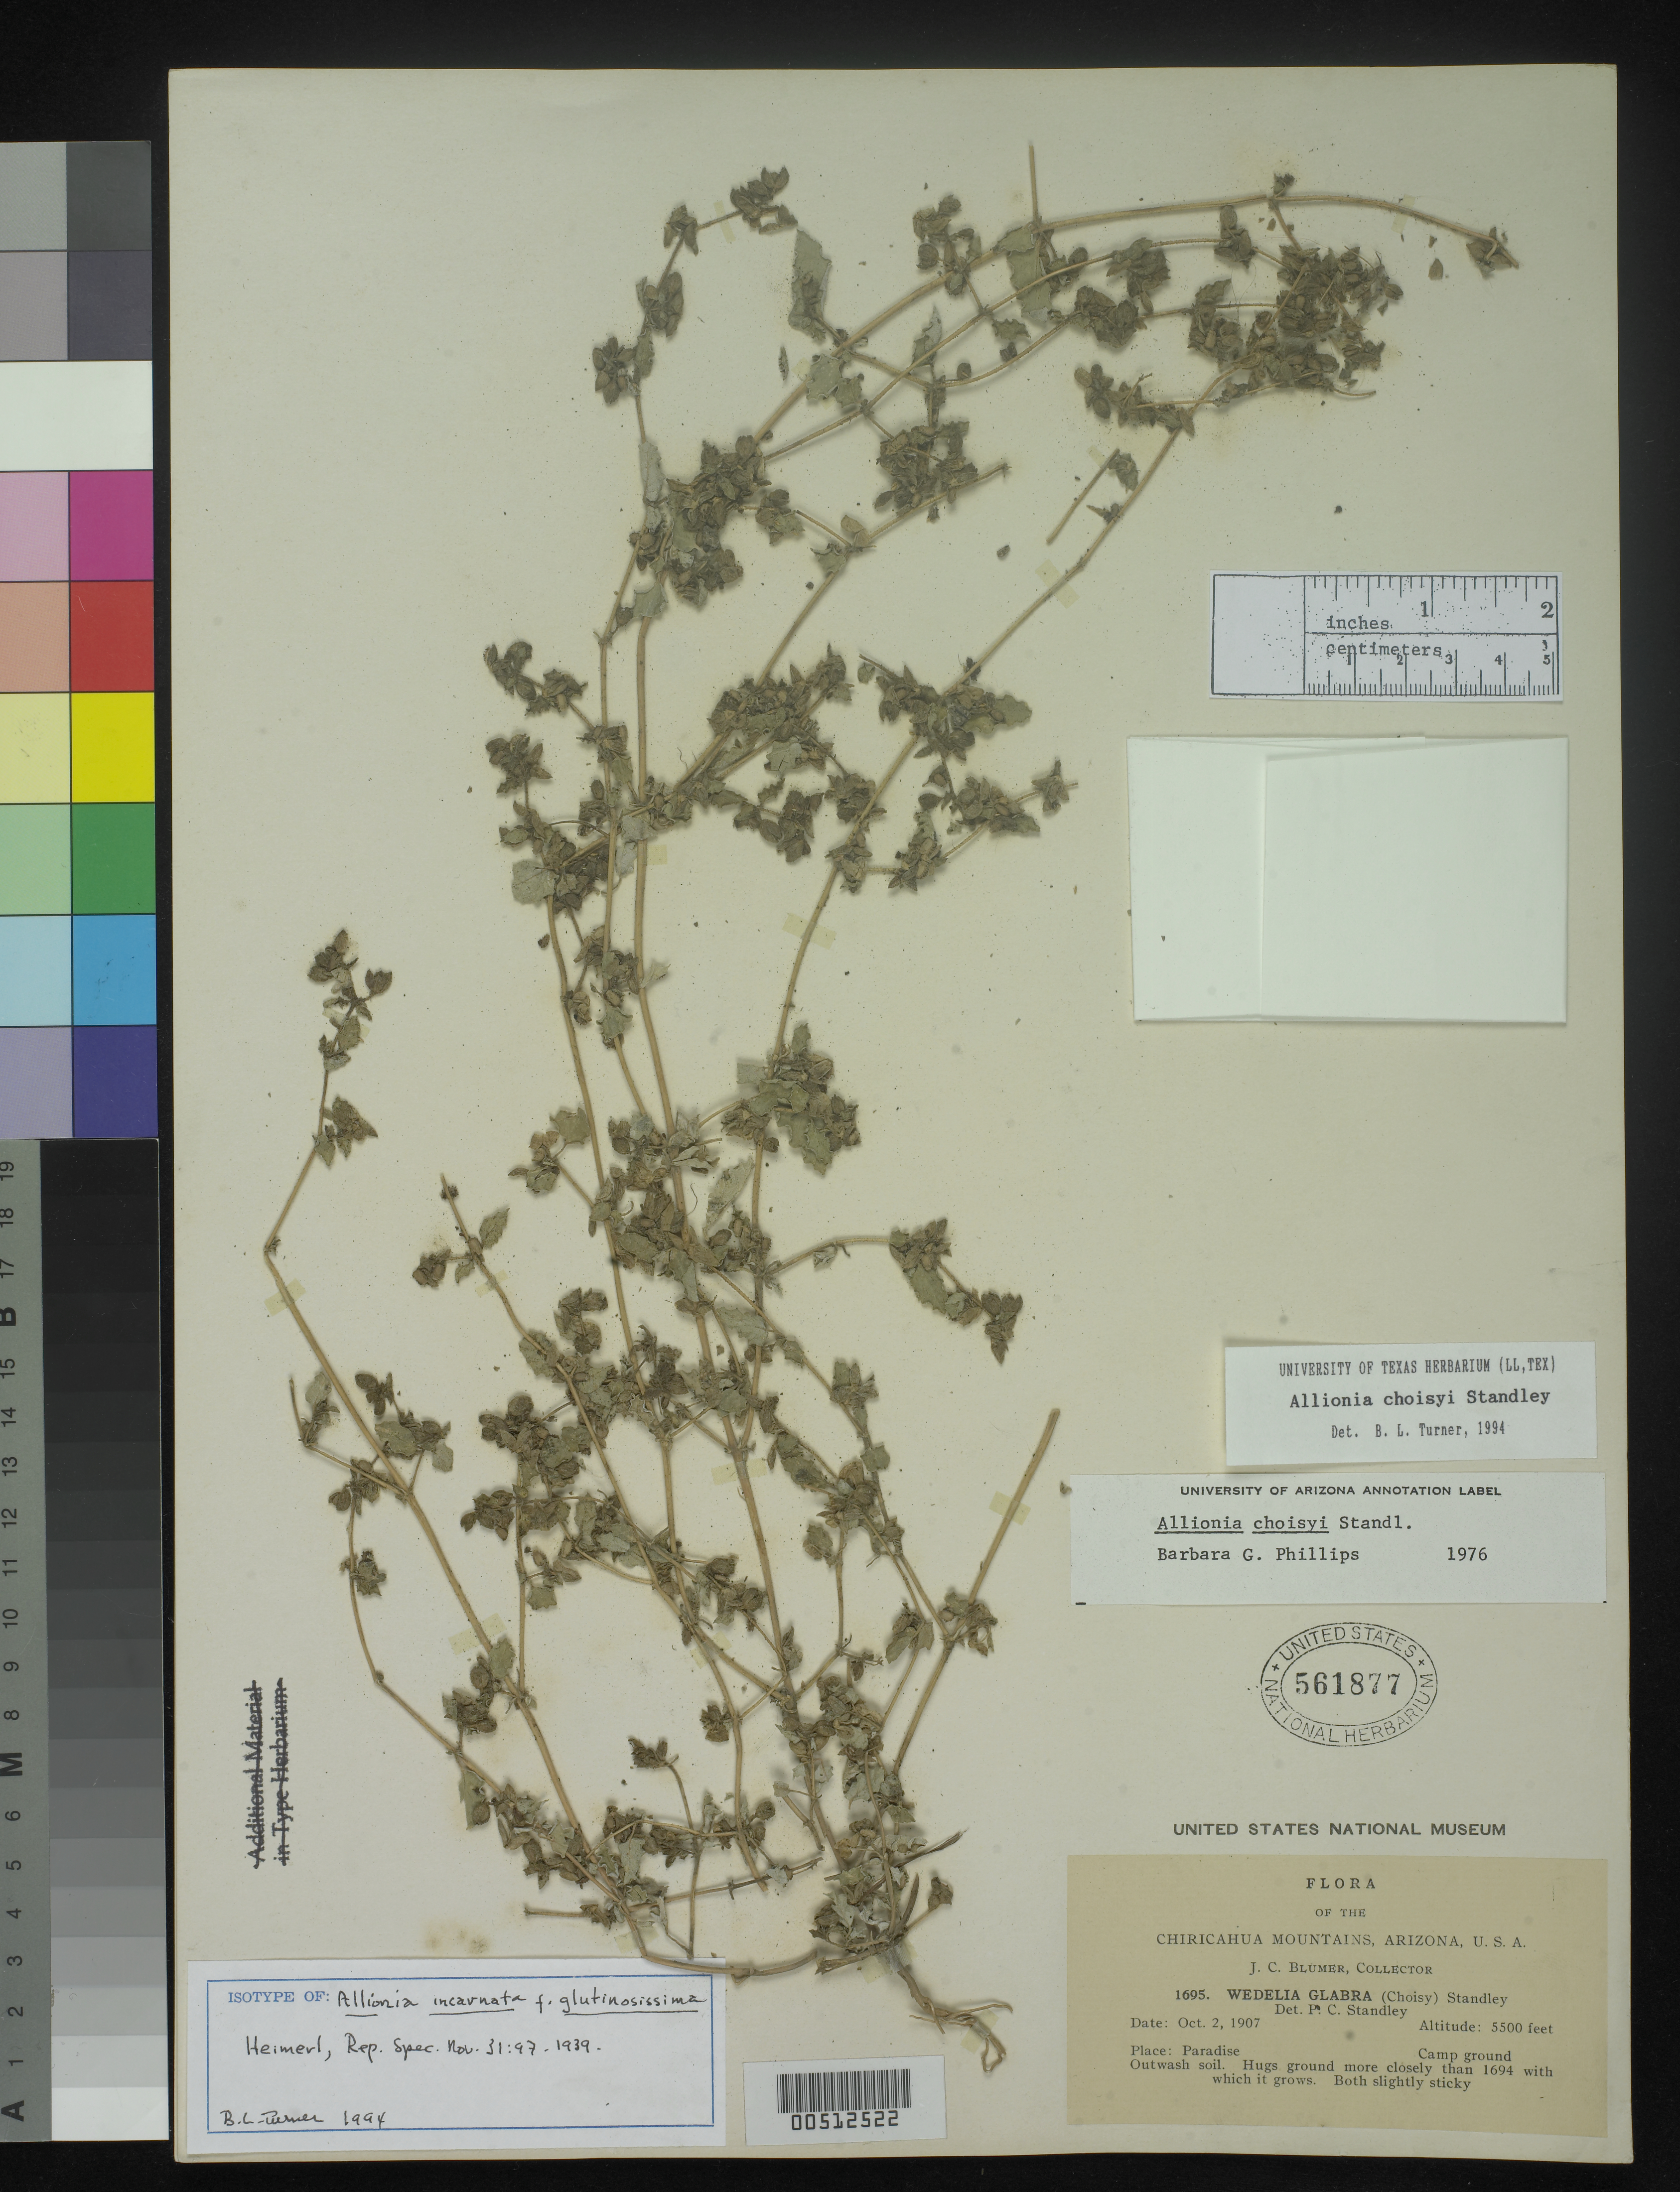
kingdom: Plantae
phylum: Tracheophyta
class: Magnoliopsida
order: Caryophyllales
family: Nyctaginaceae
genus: Allionia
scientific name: Allionia incarnata f. glutinosissima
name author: Heimerl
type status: Isotype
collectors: J. C. Blumer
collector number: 1695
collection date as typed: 02 Oct 1907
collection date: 1907-10-02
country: United States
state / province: Arizona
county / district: Cochise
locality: Chiricahua Mountains.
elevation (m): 1676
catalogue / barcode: US 561877